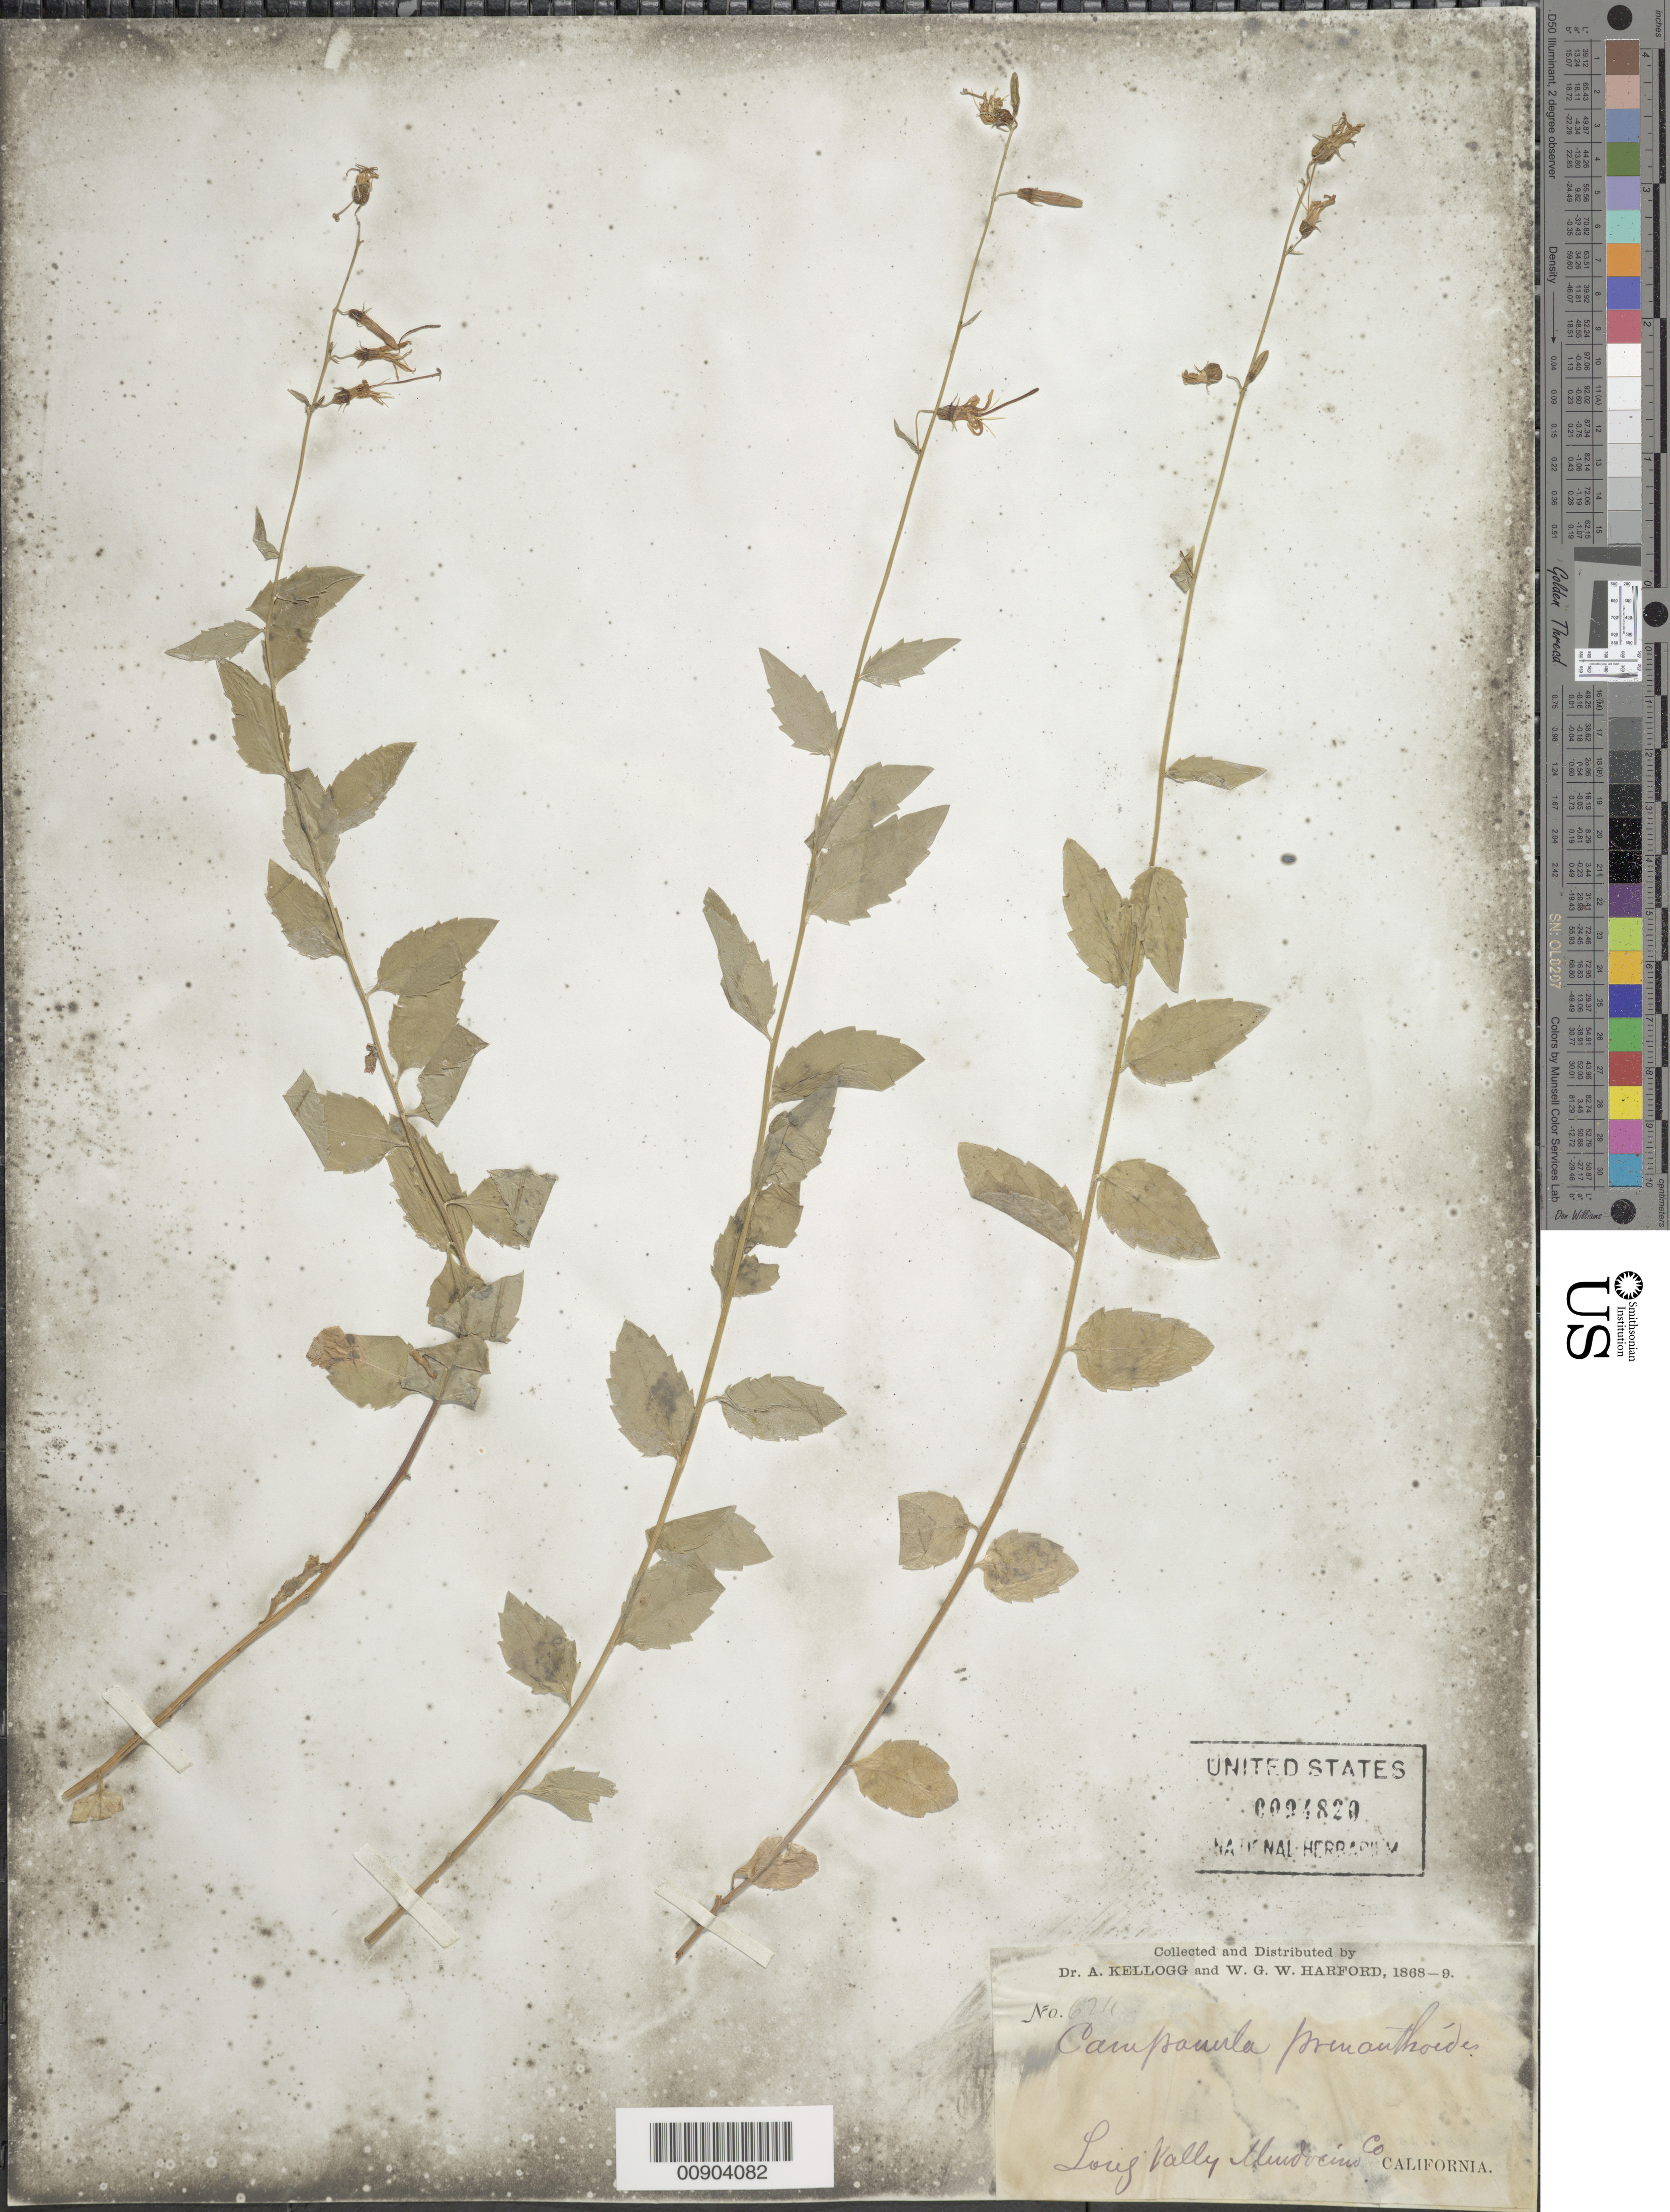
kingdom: Plantae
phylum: Tracheophyta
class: Magnoliopsida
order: Asterales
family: Campanulaceae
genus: Campanula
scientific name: Campanula prenanthoides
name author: Durand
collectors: F. V. Coville & F. Funston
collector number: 1854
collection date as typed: Aug. 9, 1891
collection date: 1891-08-09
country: United States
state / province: California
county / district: Mariposa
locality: Near Yosemite Valley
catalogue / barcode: US 94820